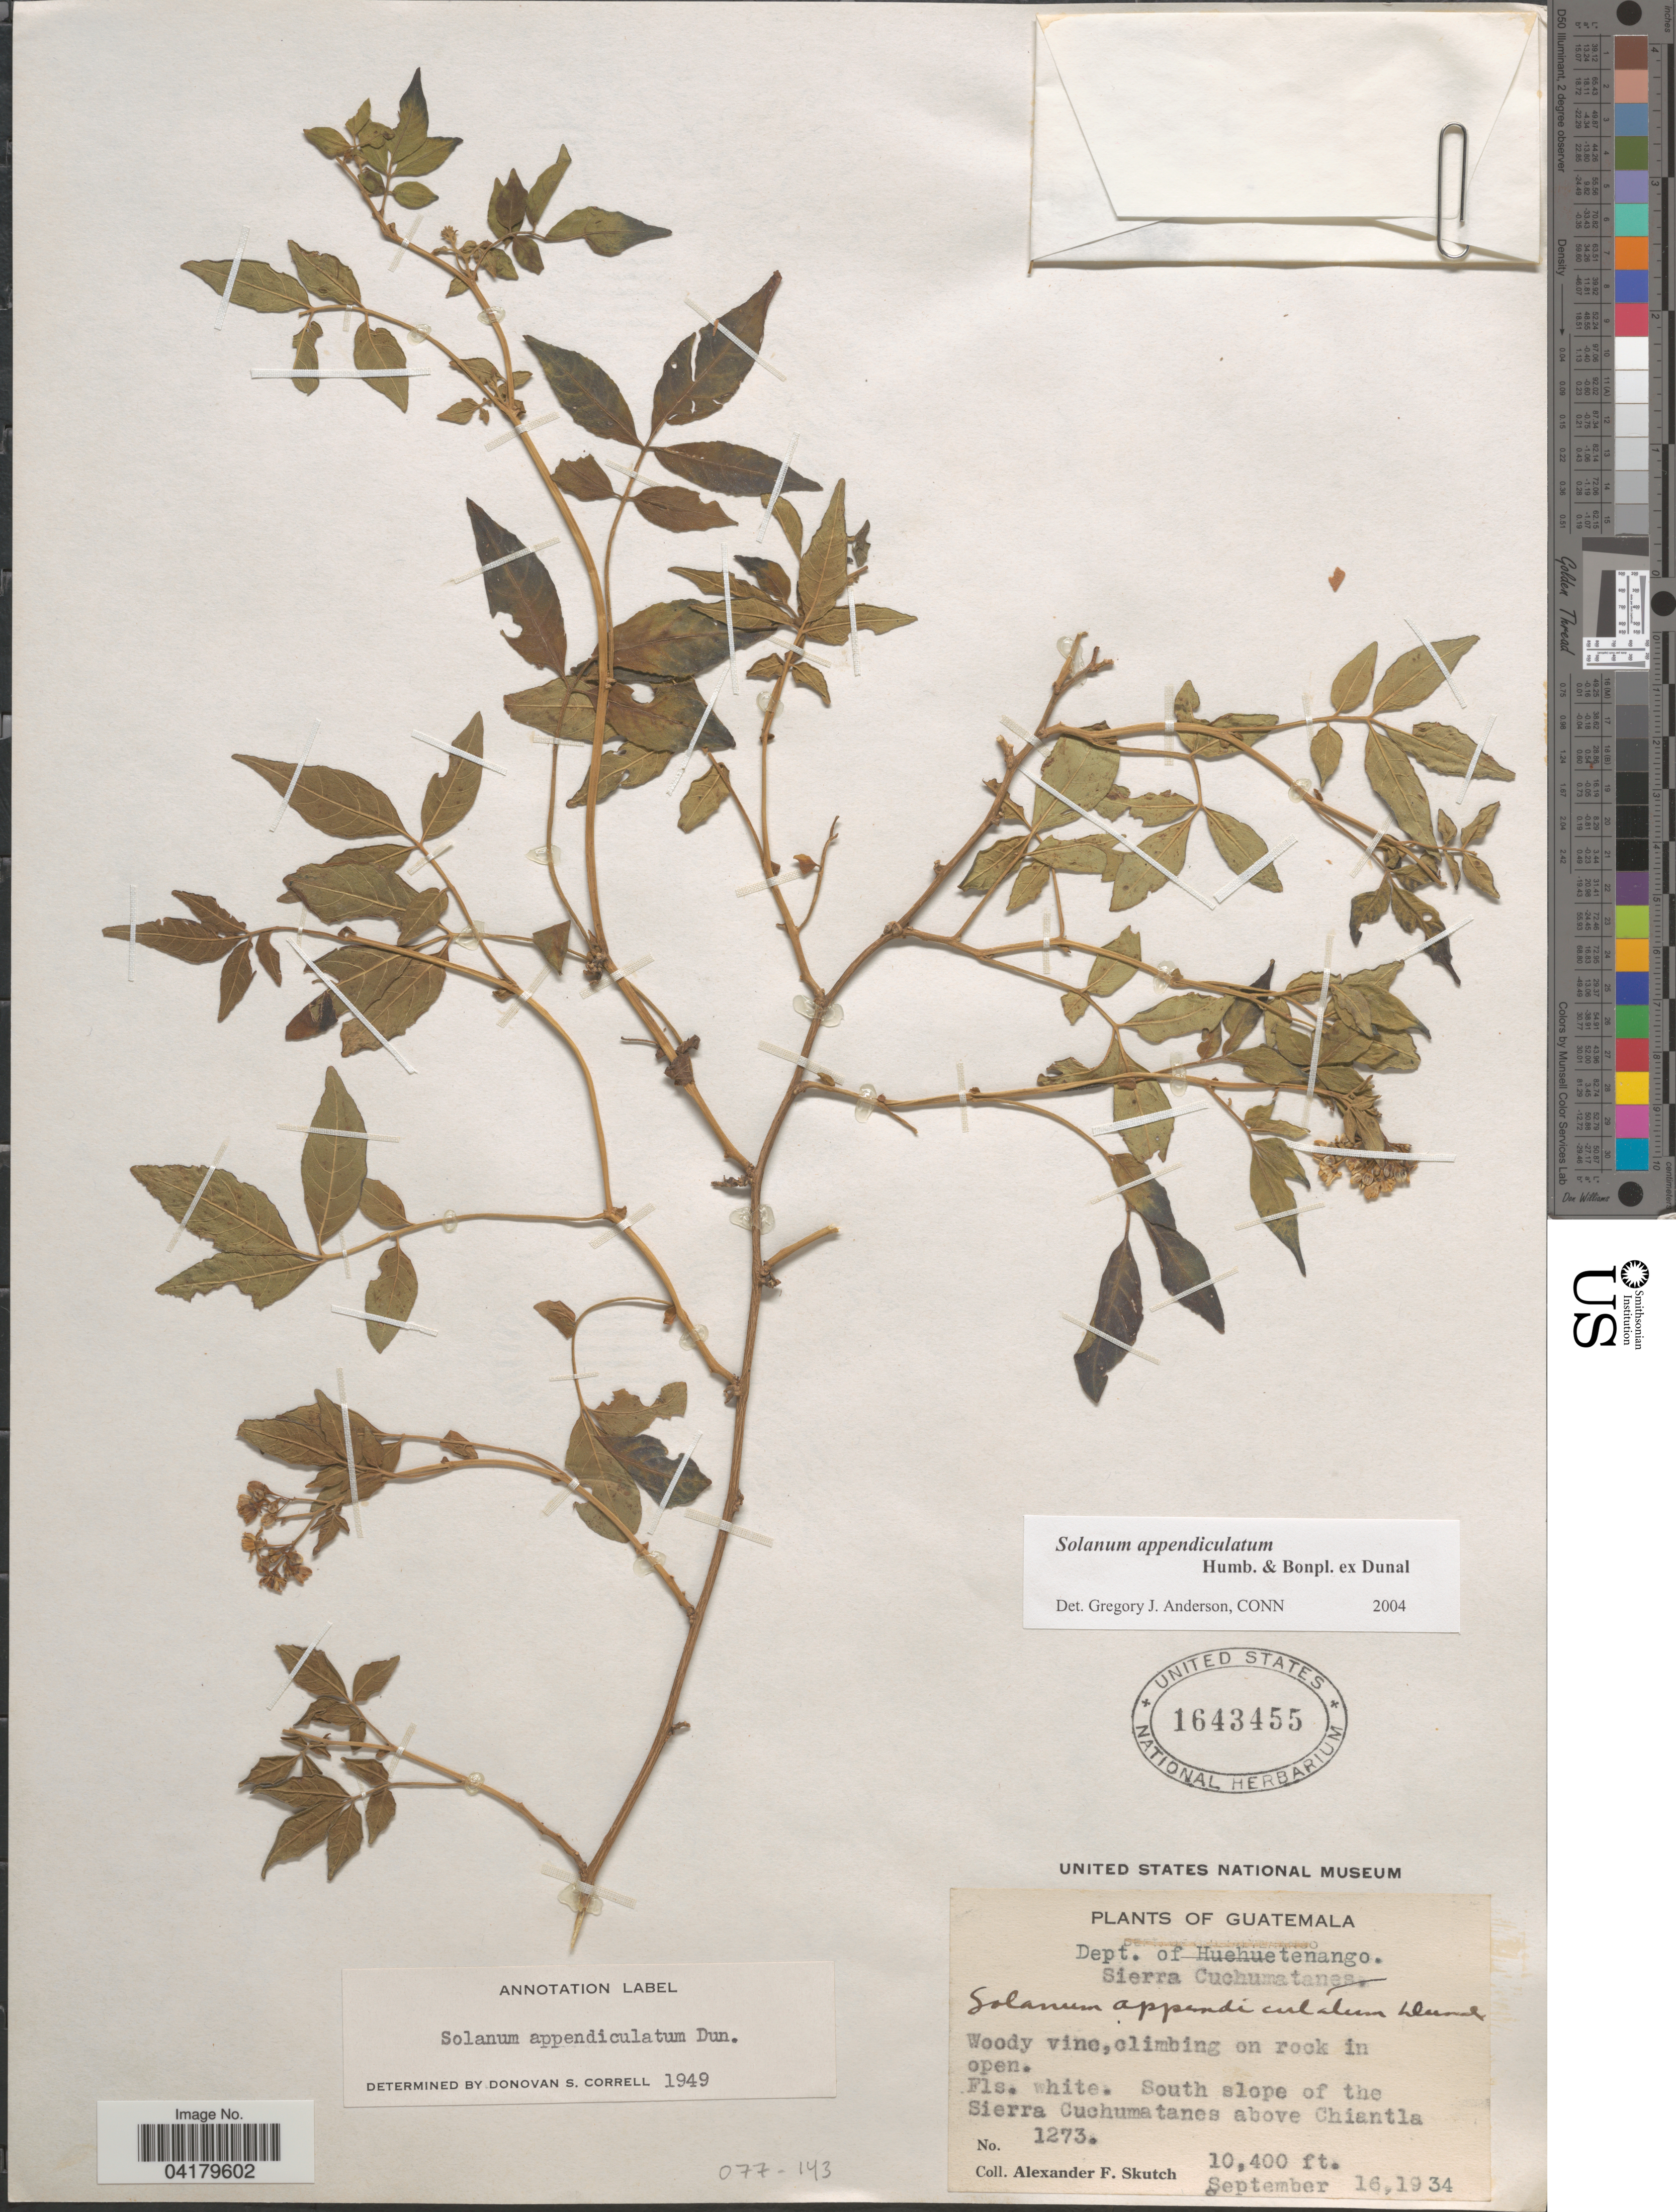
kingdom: Plantae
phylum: Tracheophyta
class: Magnoliopsida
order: Solanales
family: Solanaceae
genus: Solanum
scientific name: Solanum appendiculatum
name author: Humb. & Bonpl. ex Dunal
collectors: A. F. Skutch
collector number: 1273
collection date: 1934-09-16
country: Guatemala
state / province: Huehuetenango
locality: Dept. of Huehuetenango. Sierra Cuchumatanes. South slope of the Sierra Cuchumatanes above Chiantla.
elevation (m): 3170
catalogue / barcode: US 1643455